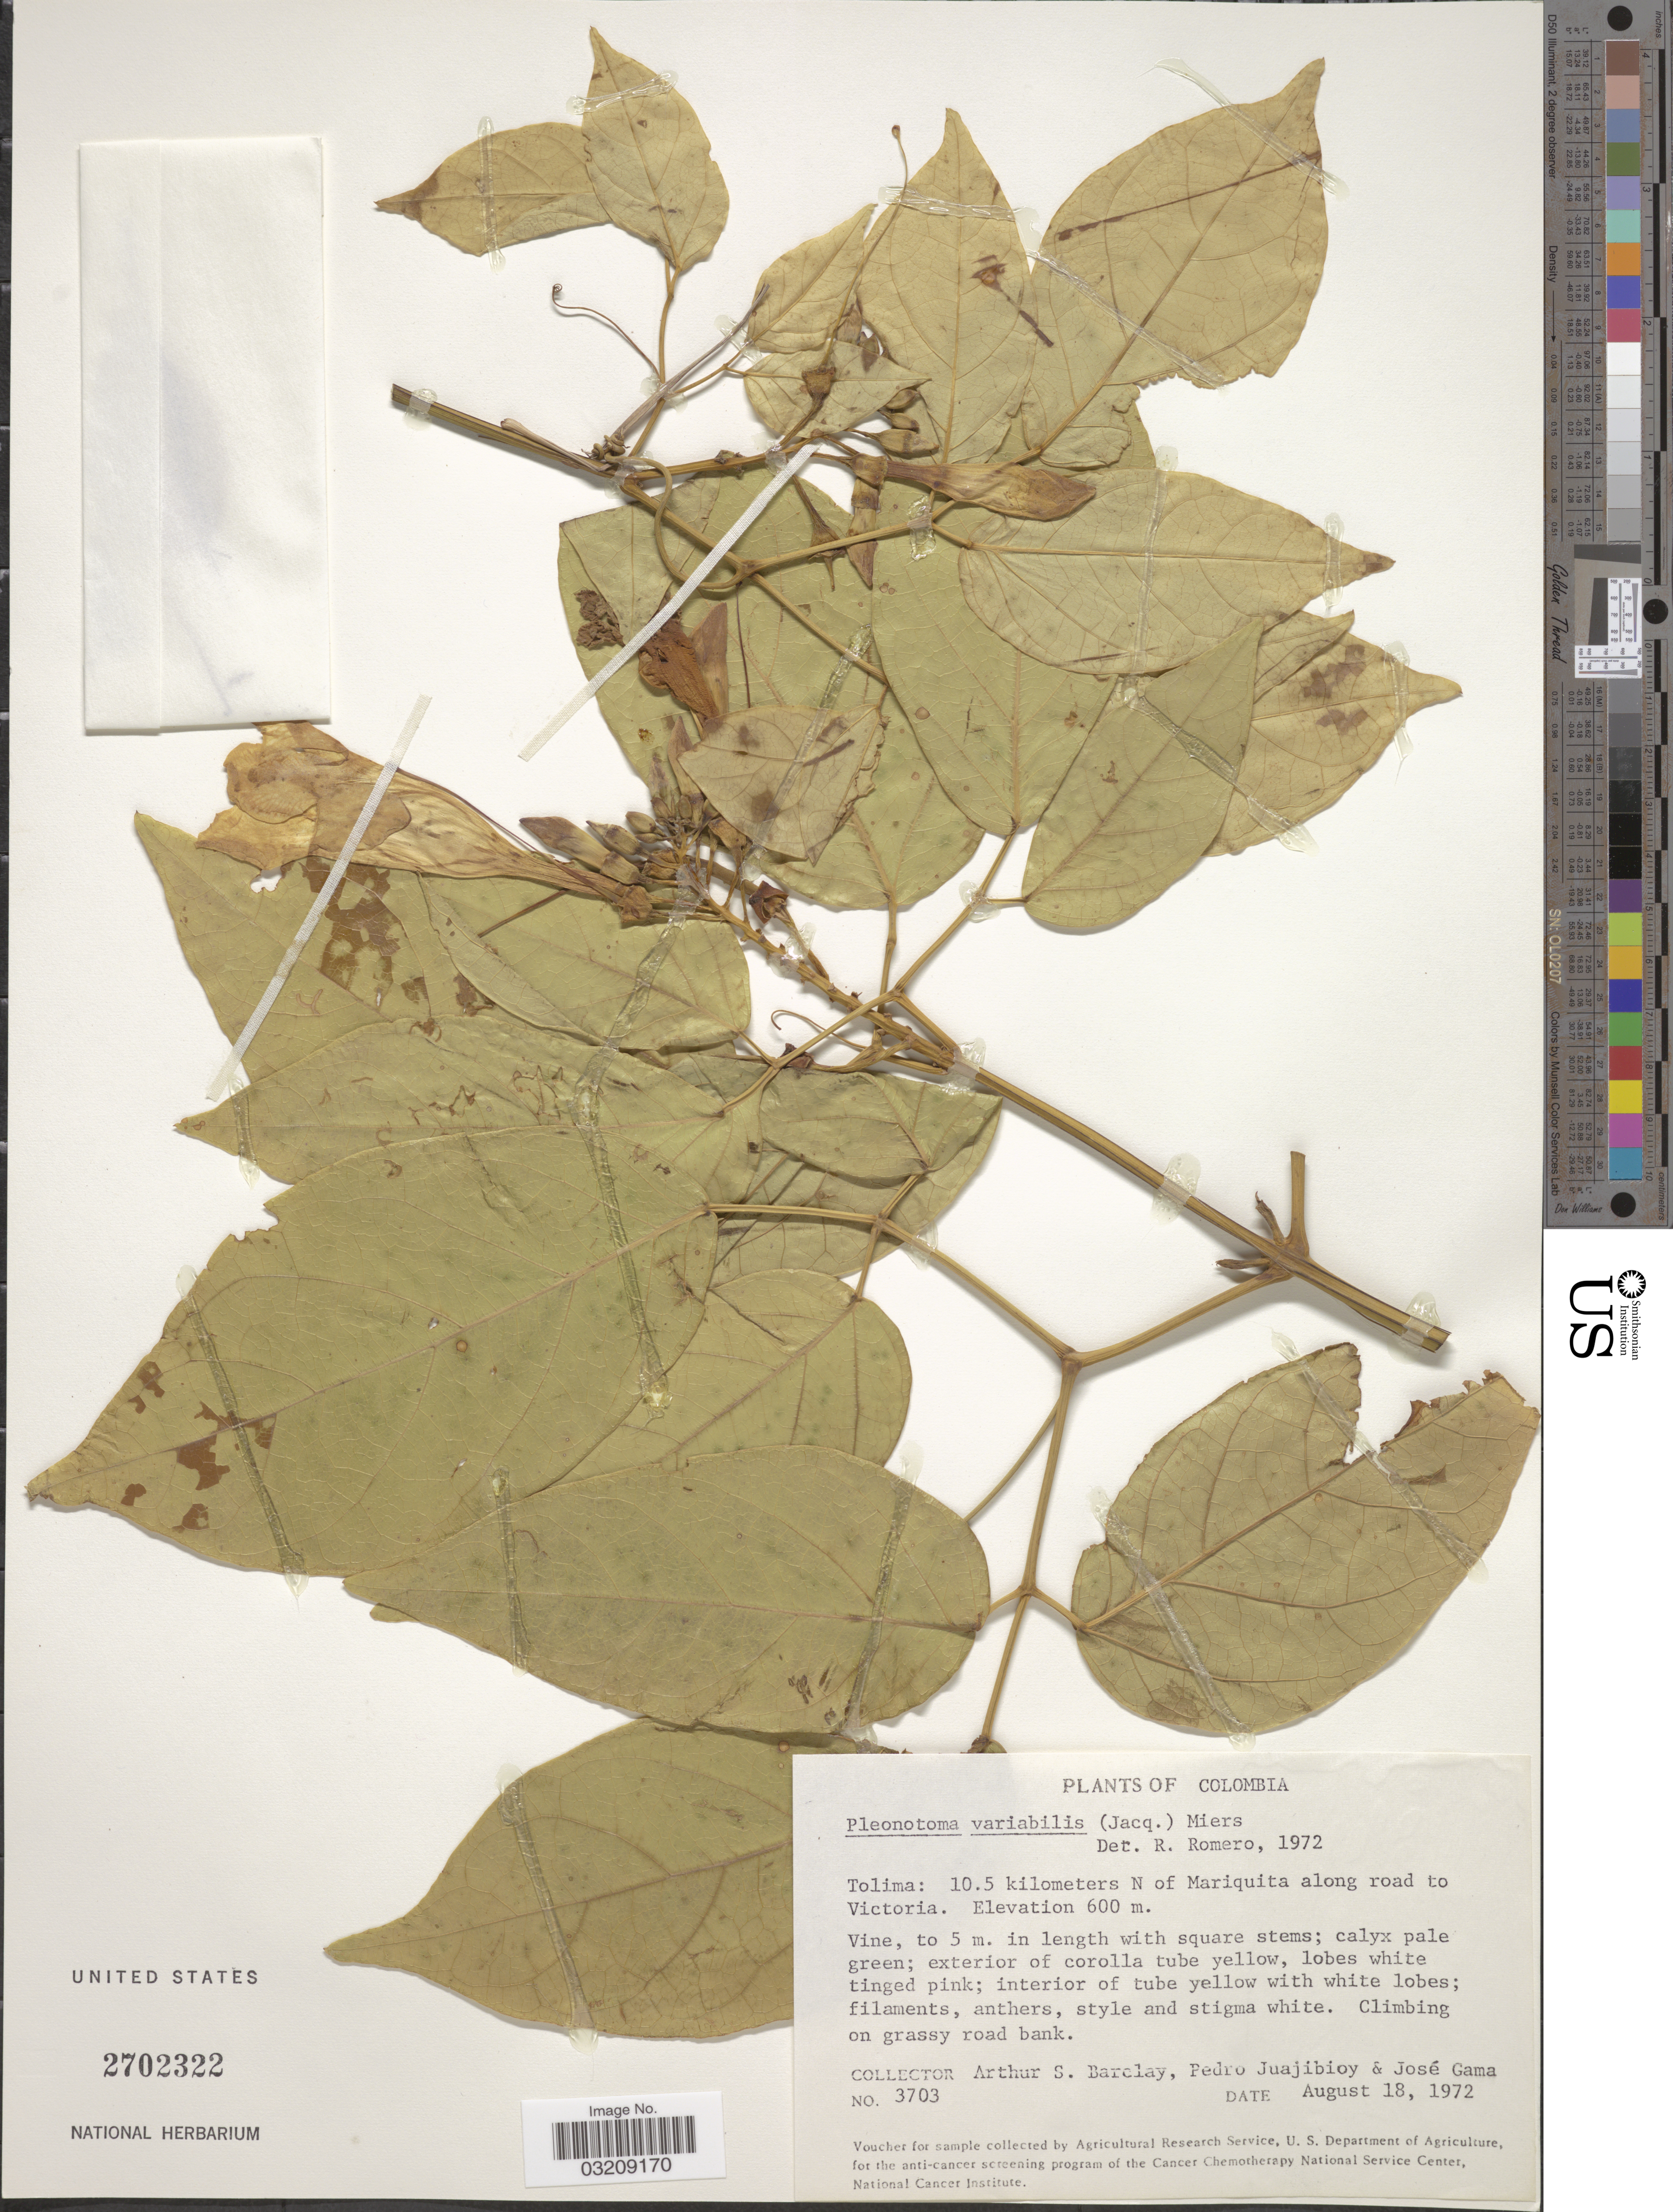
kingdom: Plantae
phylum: Tracheophyta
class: Magnoliopsida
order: Lamiales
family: Bignoniaceae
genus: Pleonotoma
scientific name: Pleonotoma variabilis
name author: (Jacq.) Miers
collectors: A. S. Barclay, P. Juajibioy & J. Gama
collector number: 3703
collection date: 1972-08-18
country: Colombia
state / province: Tolima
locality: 10.5 kilometers N of Mariquita along road to Victoria.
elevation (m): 600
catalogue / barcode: US 2702322